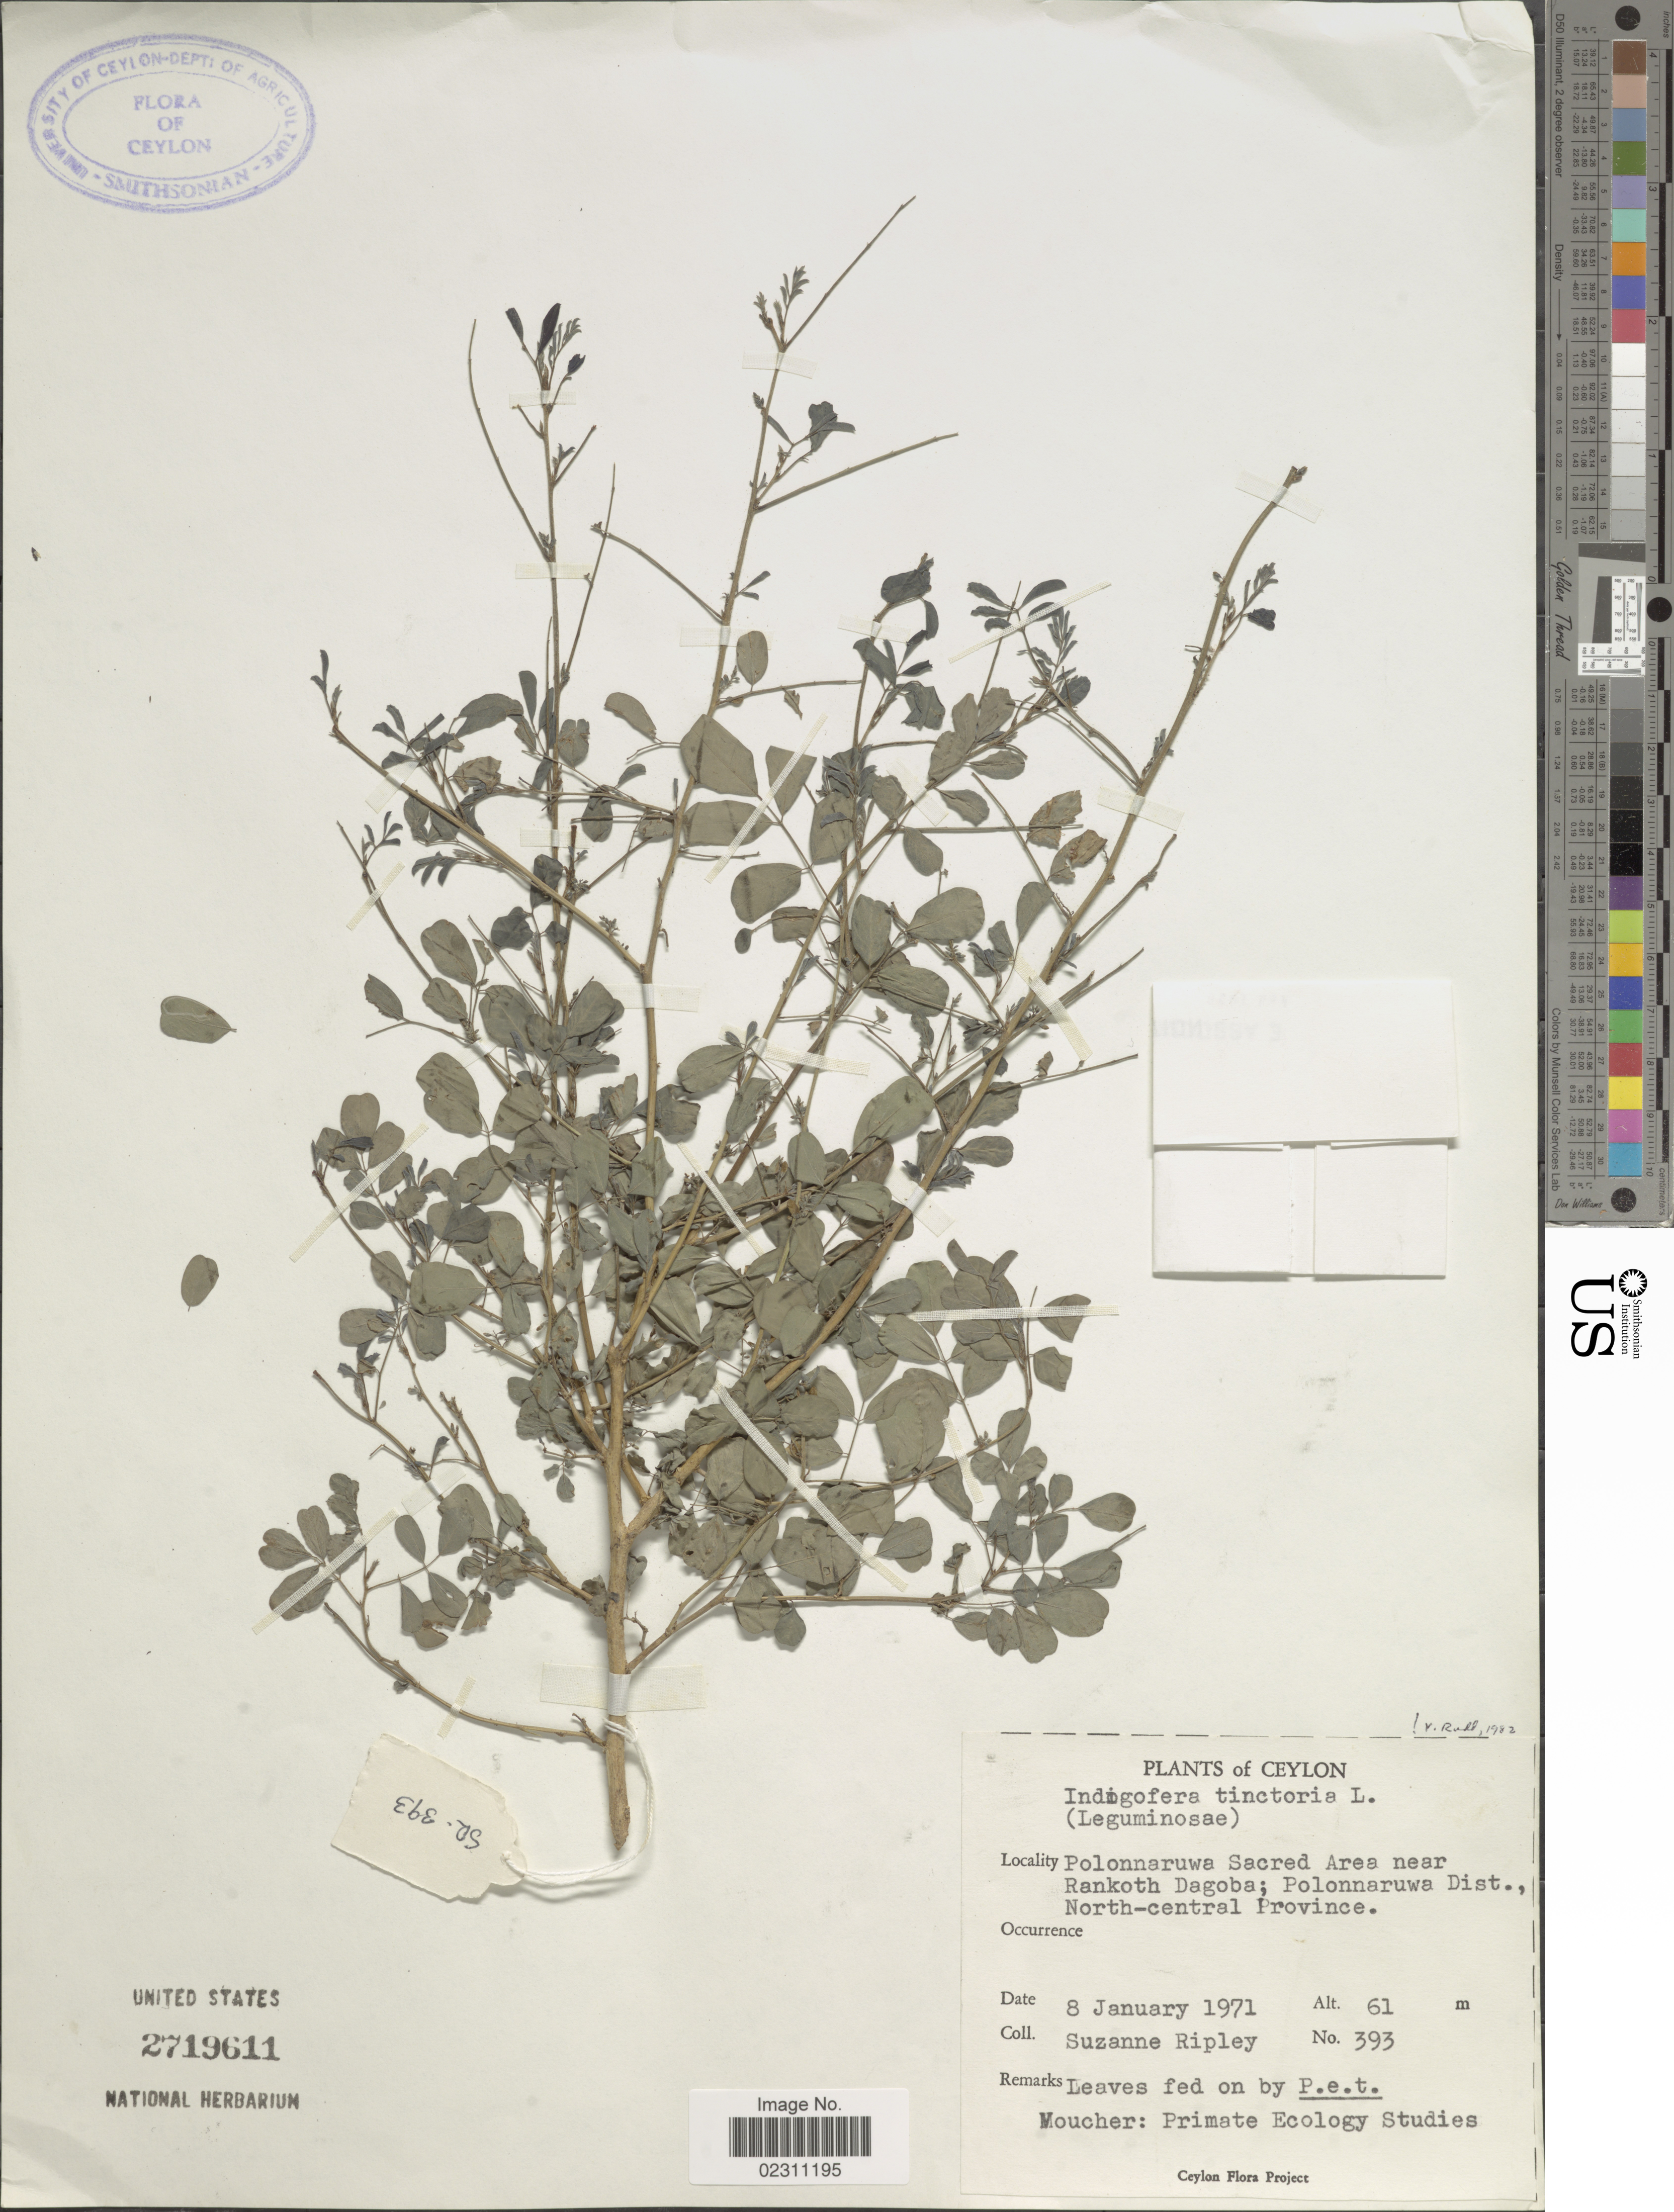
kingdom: Plantae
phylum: Tracheophyta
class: Magnoliopsida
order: Fabales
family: Fabaceae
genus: Indigofera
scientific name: Indigofera tinctoria sensu Naves non L.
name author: Naves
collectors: S. Ripley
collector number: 393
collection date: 1971-01-08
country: Sri Lanka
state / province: North Central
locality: Ceylon. Polonnaruwa Sacred Area near Rankoth Dagoba; Polonnaruwa Dist., North-central Province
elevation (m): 61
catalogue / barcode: US 2719611